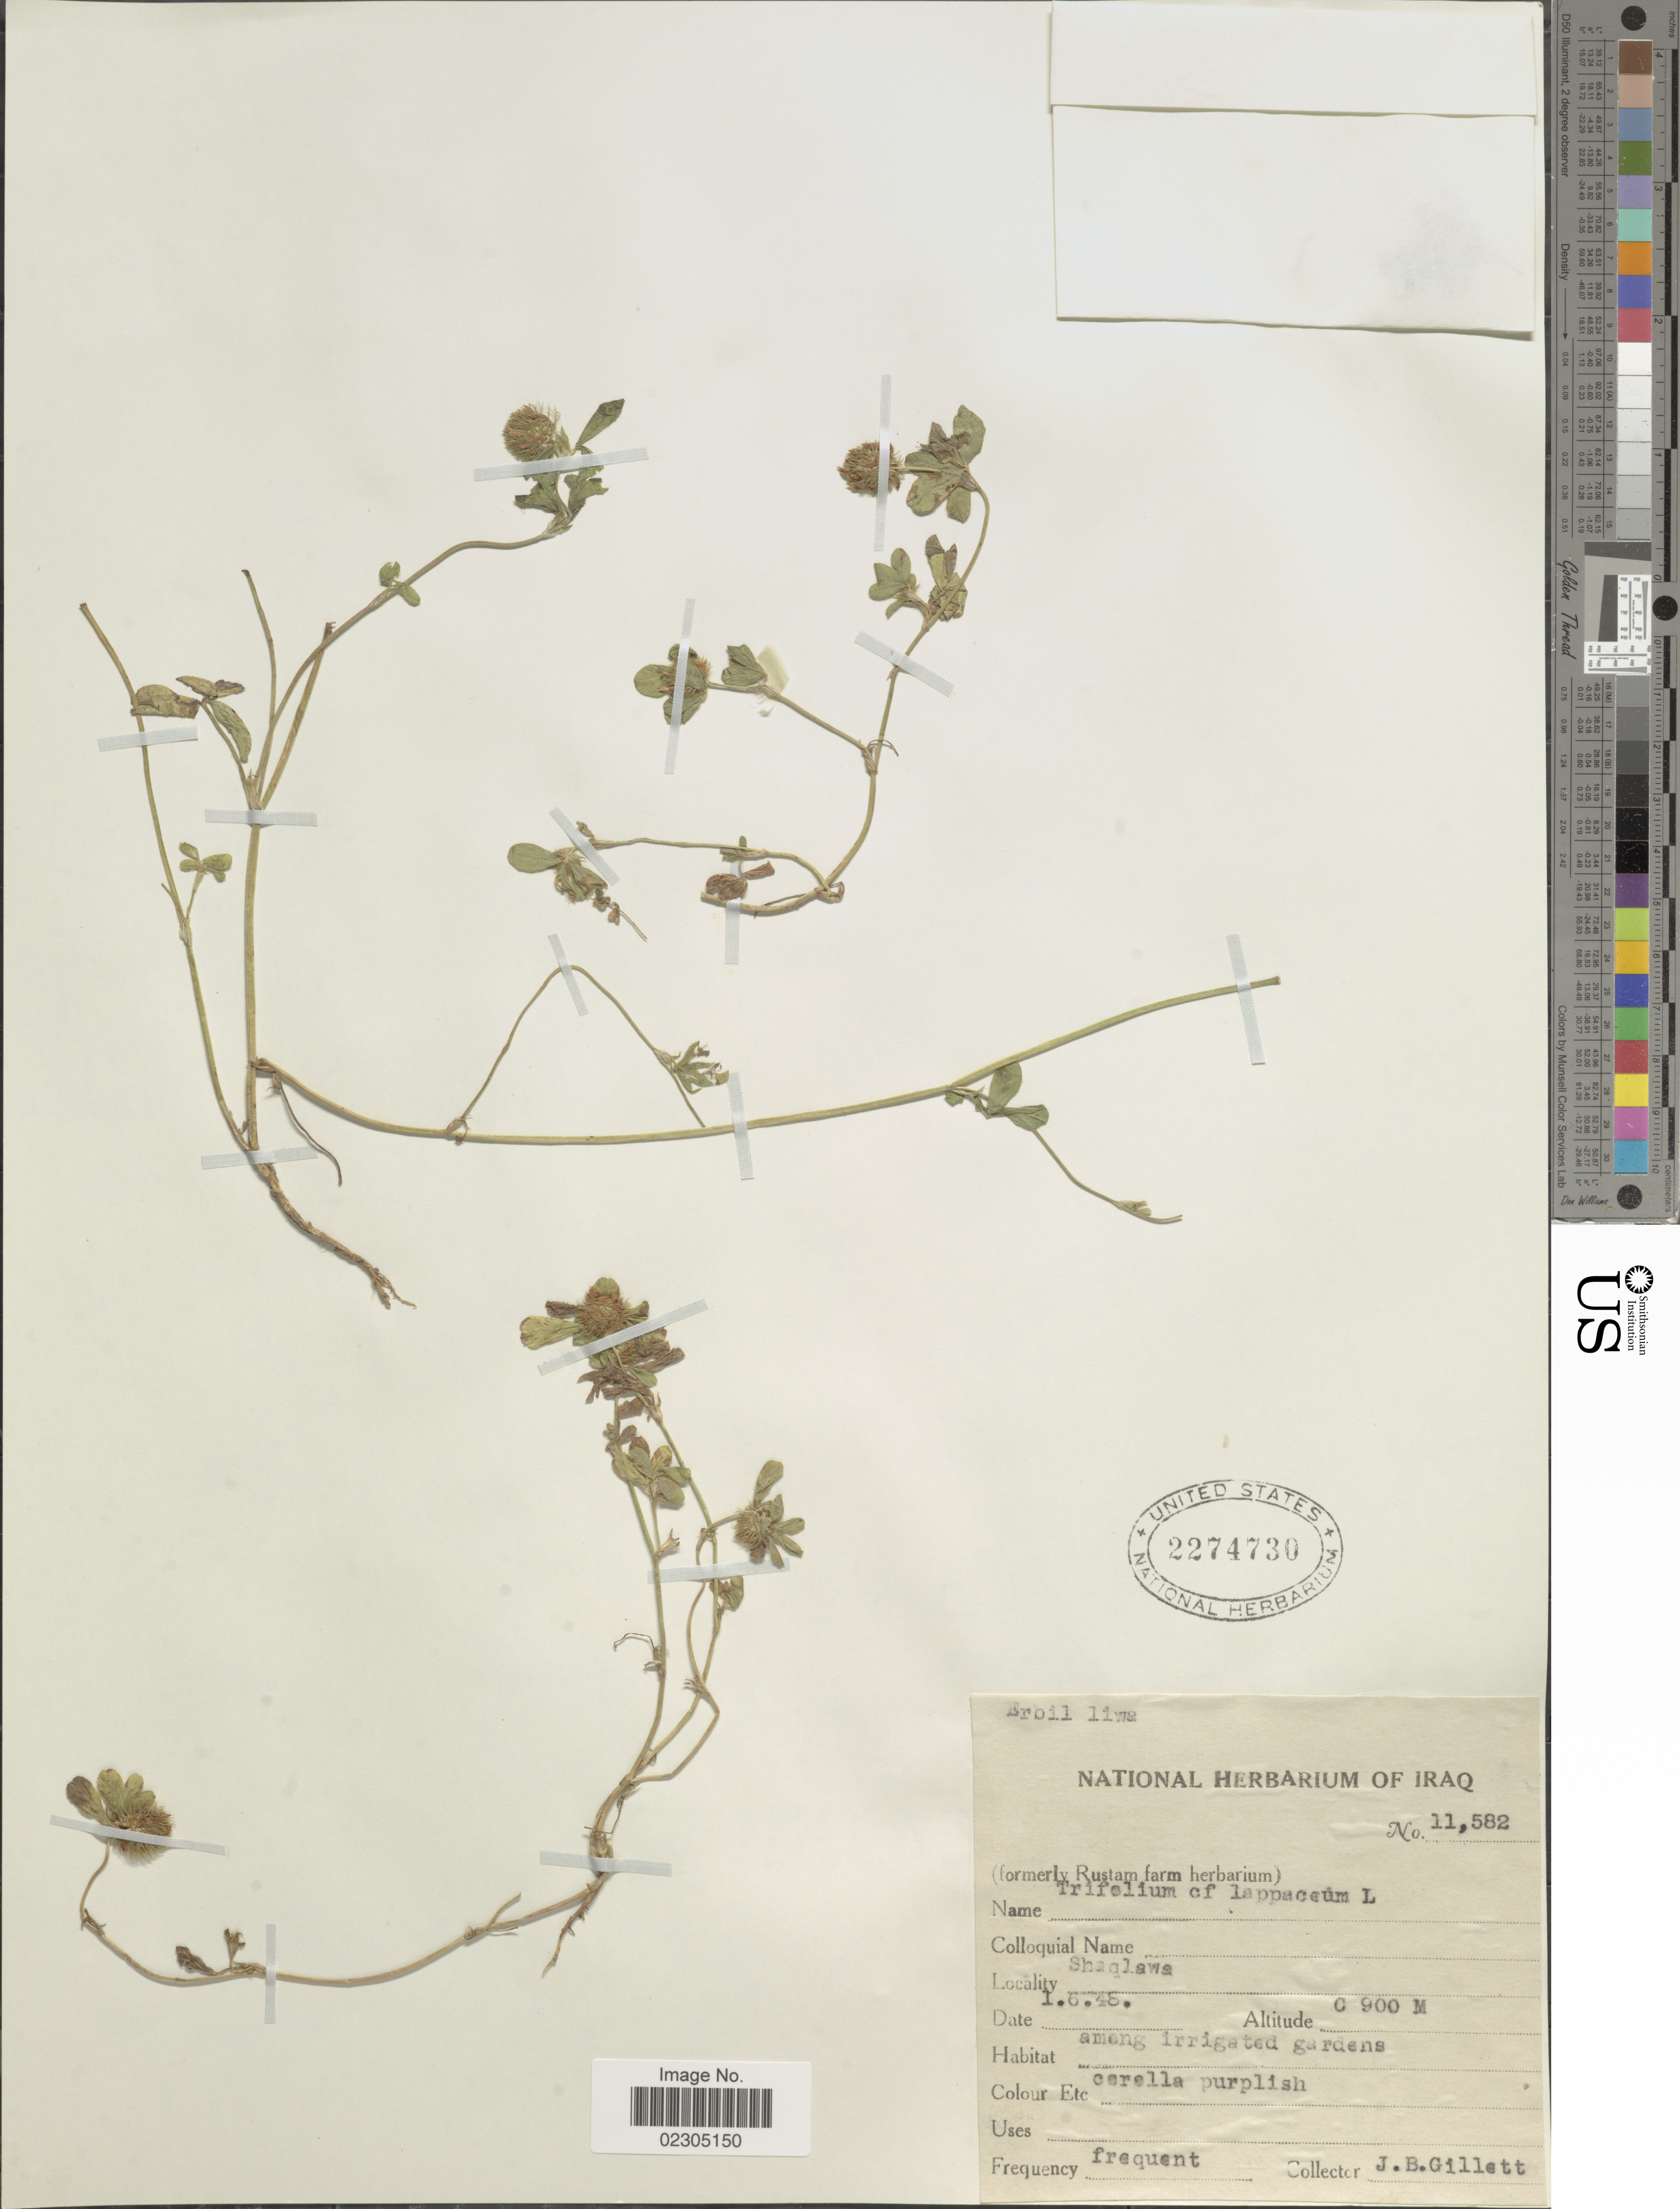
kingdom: Plantae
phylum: Tracheophyta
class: Magnoliopsida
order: Fabales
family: Fabaceae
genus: Trifolium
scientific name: Trifolium lappaceum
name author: L.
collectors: J. B. Gillett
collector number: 11582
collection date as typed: Transcribed d/m/y: 1/6/48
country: Iraq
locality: Shaqlawa.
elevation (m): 900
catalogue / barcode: US 2274730